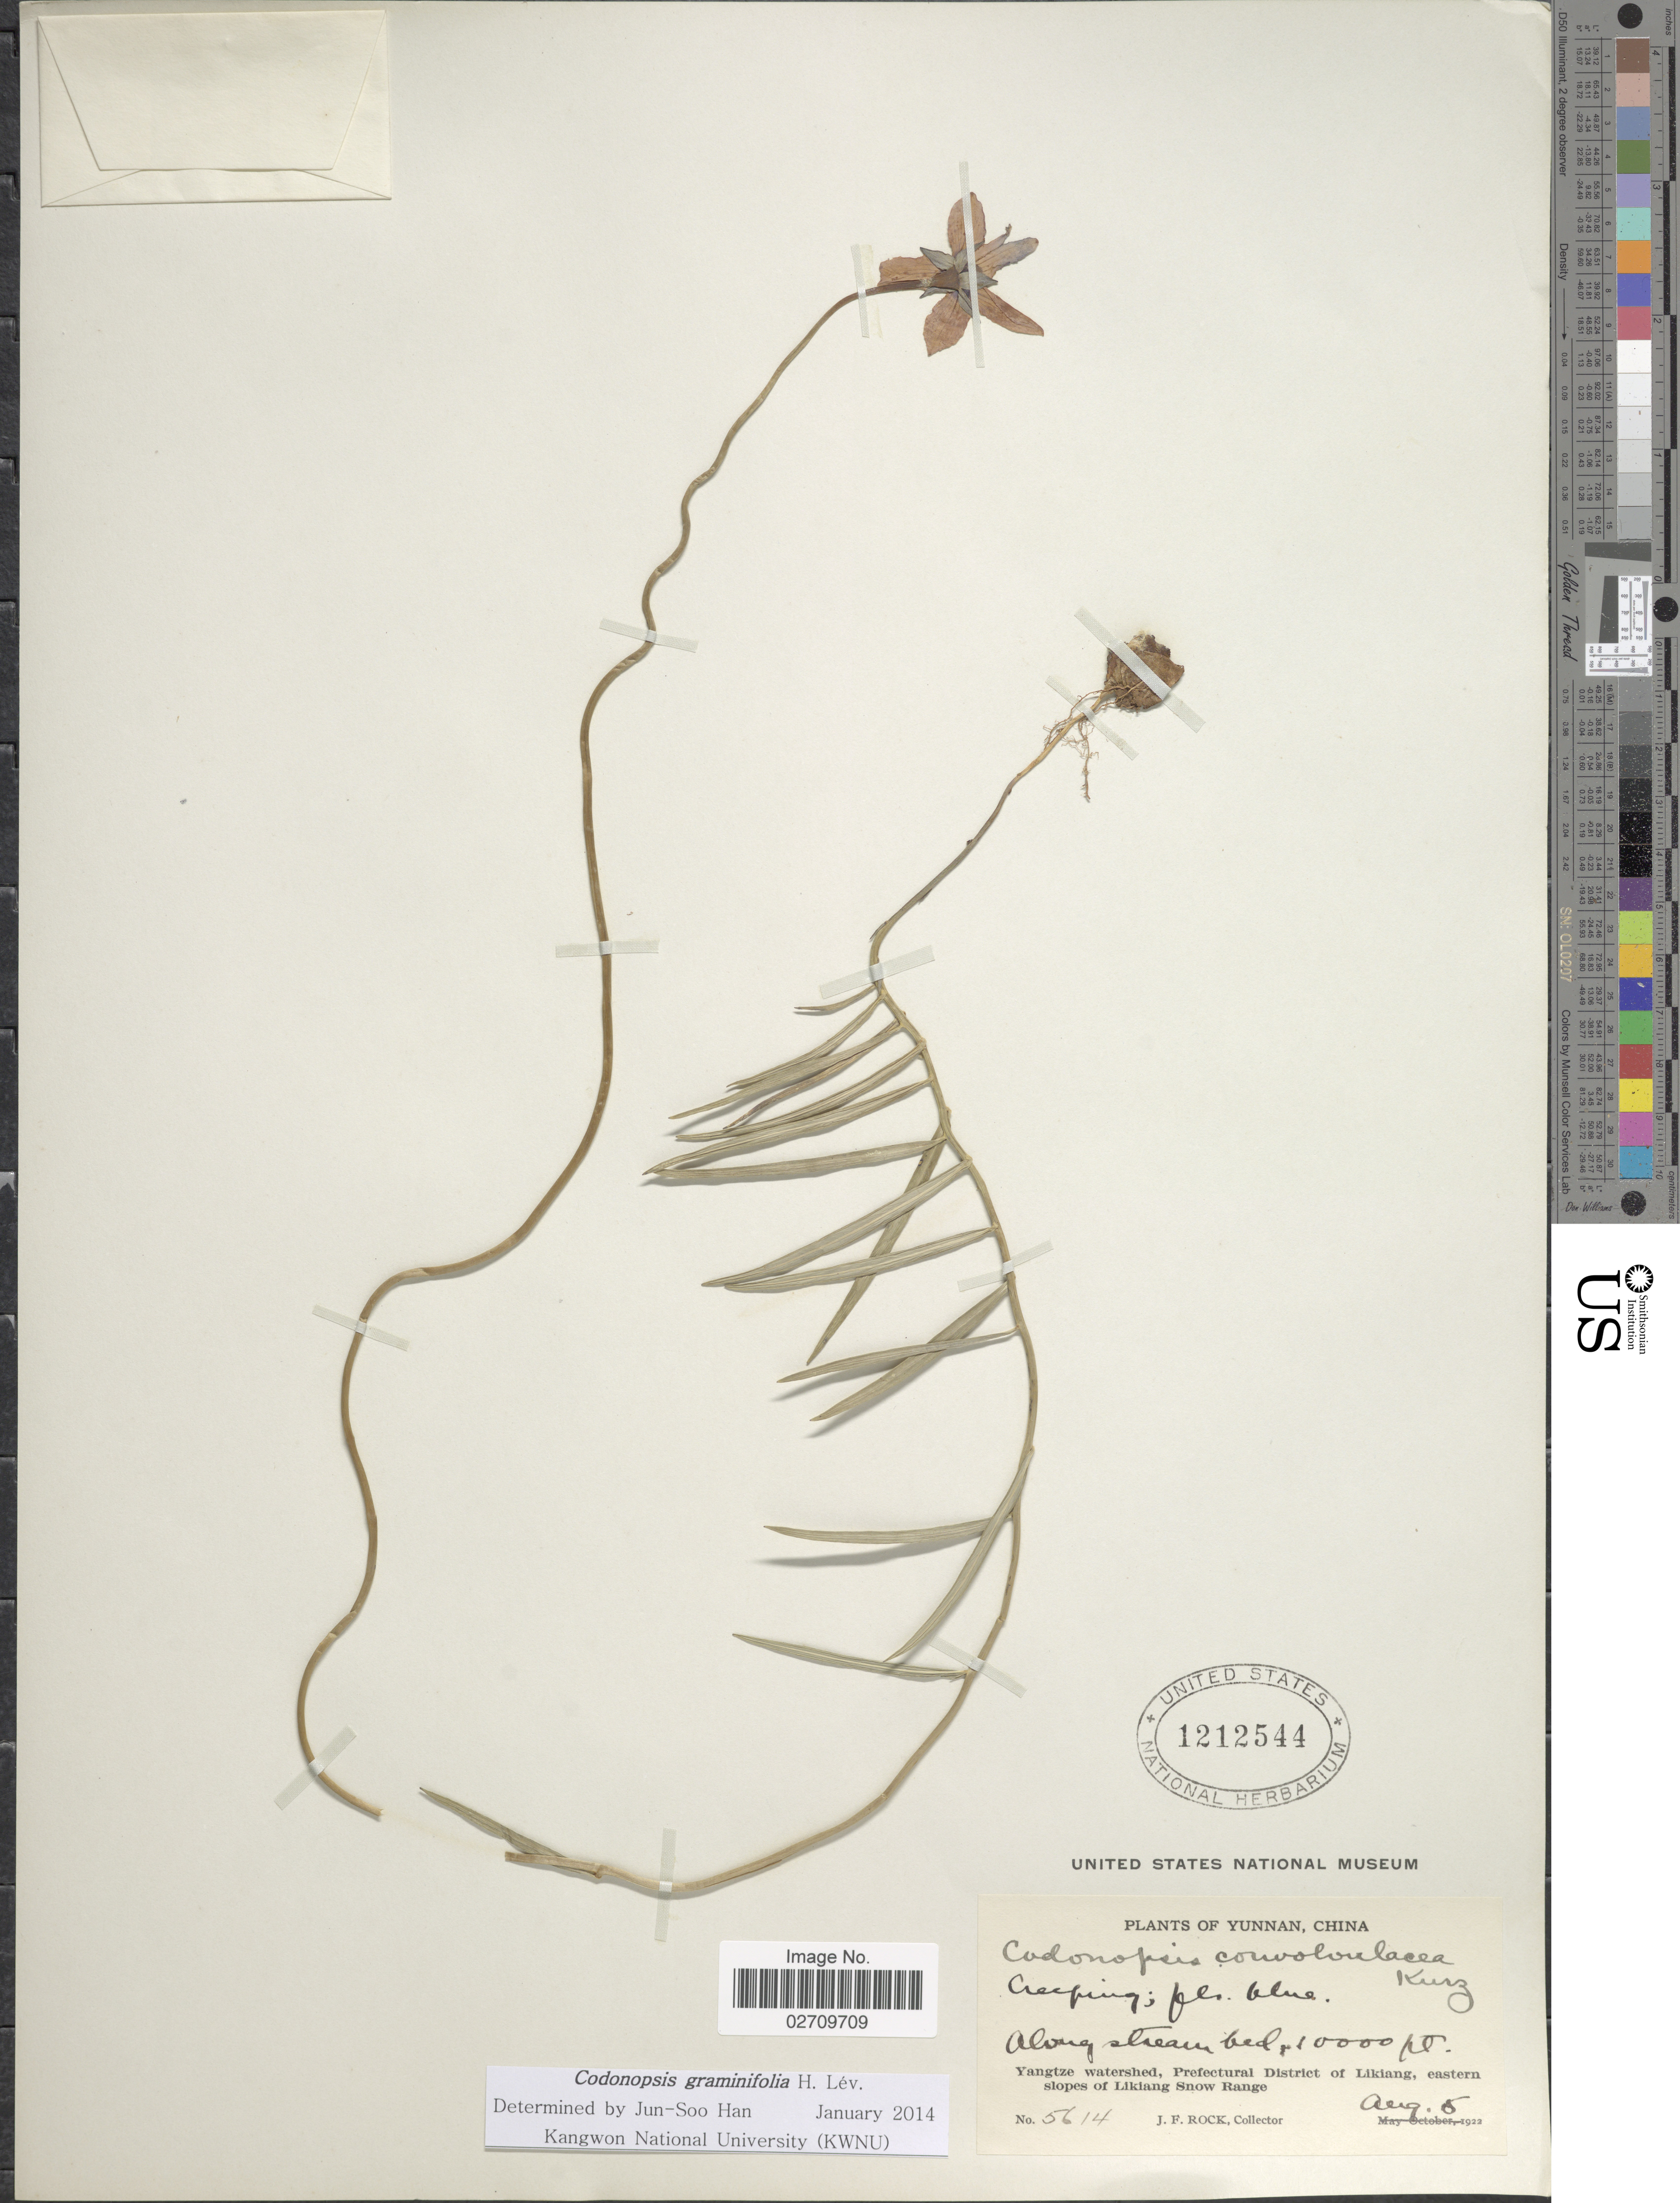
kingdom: Plantae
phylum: Tracheophyta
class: Magnoliopsida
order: Asterales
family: Campanulaceae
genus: Codonopsis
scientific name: Codonopsis graminifolia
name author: H. Lév.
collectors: J. F. Rock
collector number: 5614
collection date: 1922-08-05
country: China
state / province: Yunnan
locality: Yangtze watershed, Prefectural District of Likiang, eastern slopes of Likiang Snow Range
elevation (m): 3048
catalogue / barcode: US 1212544